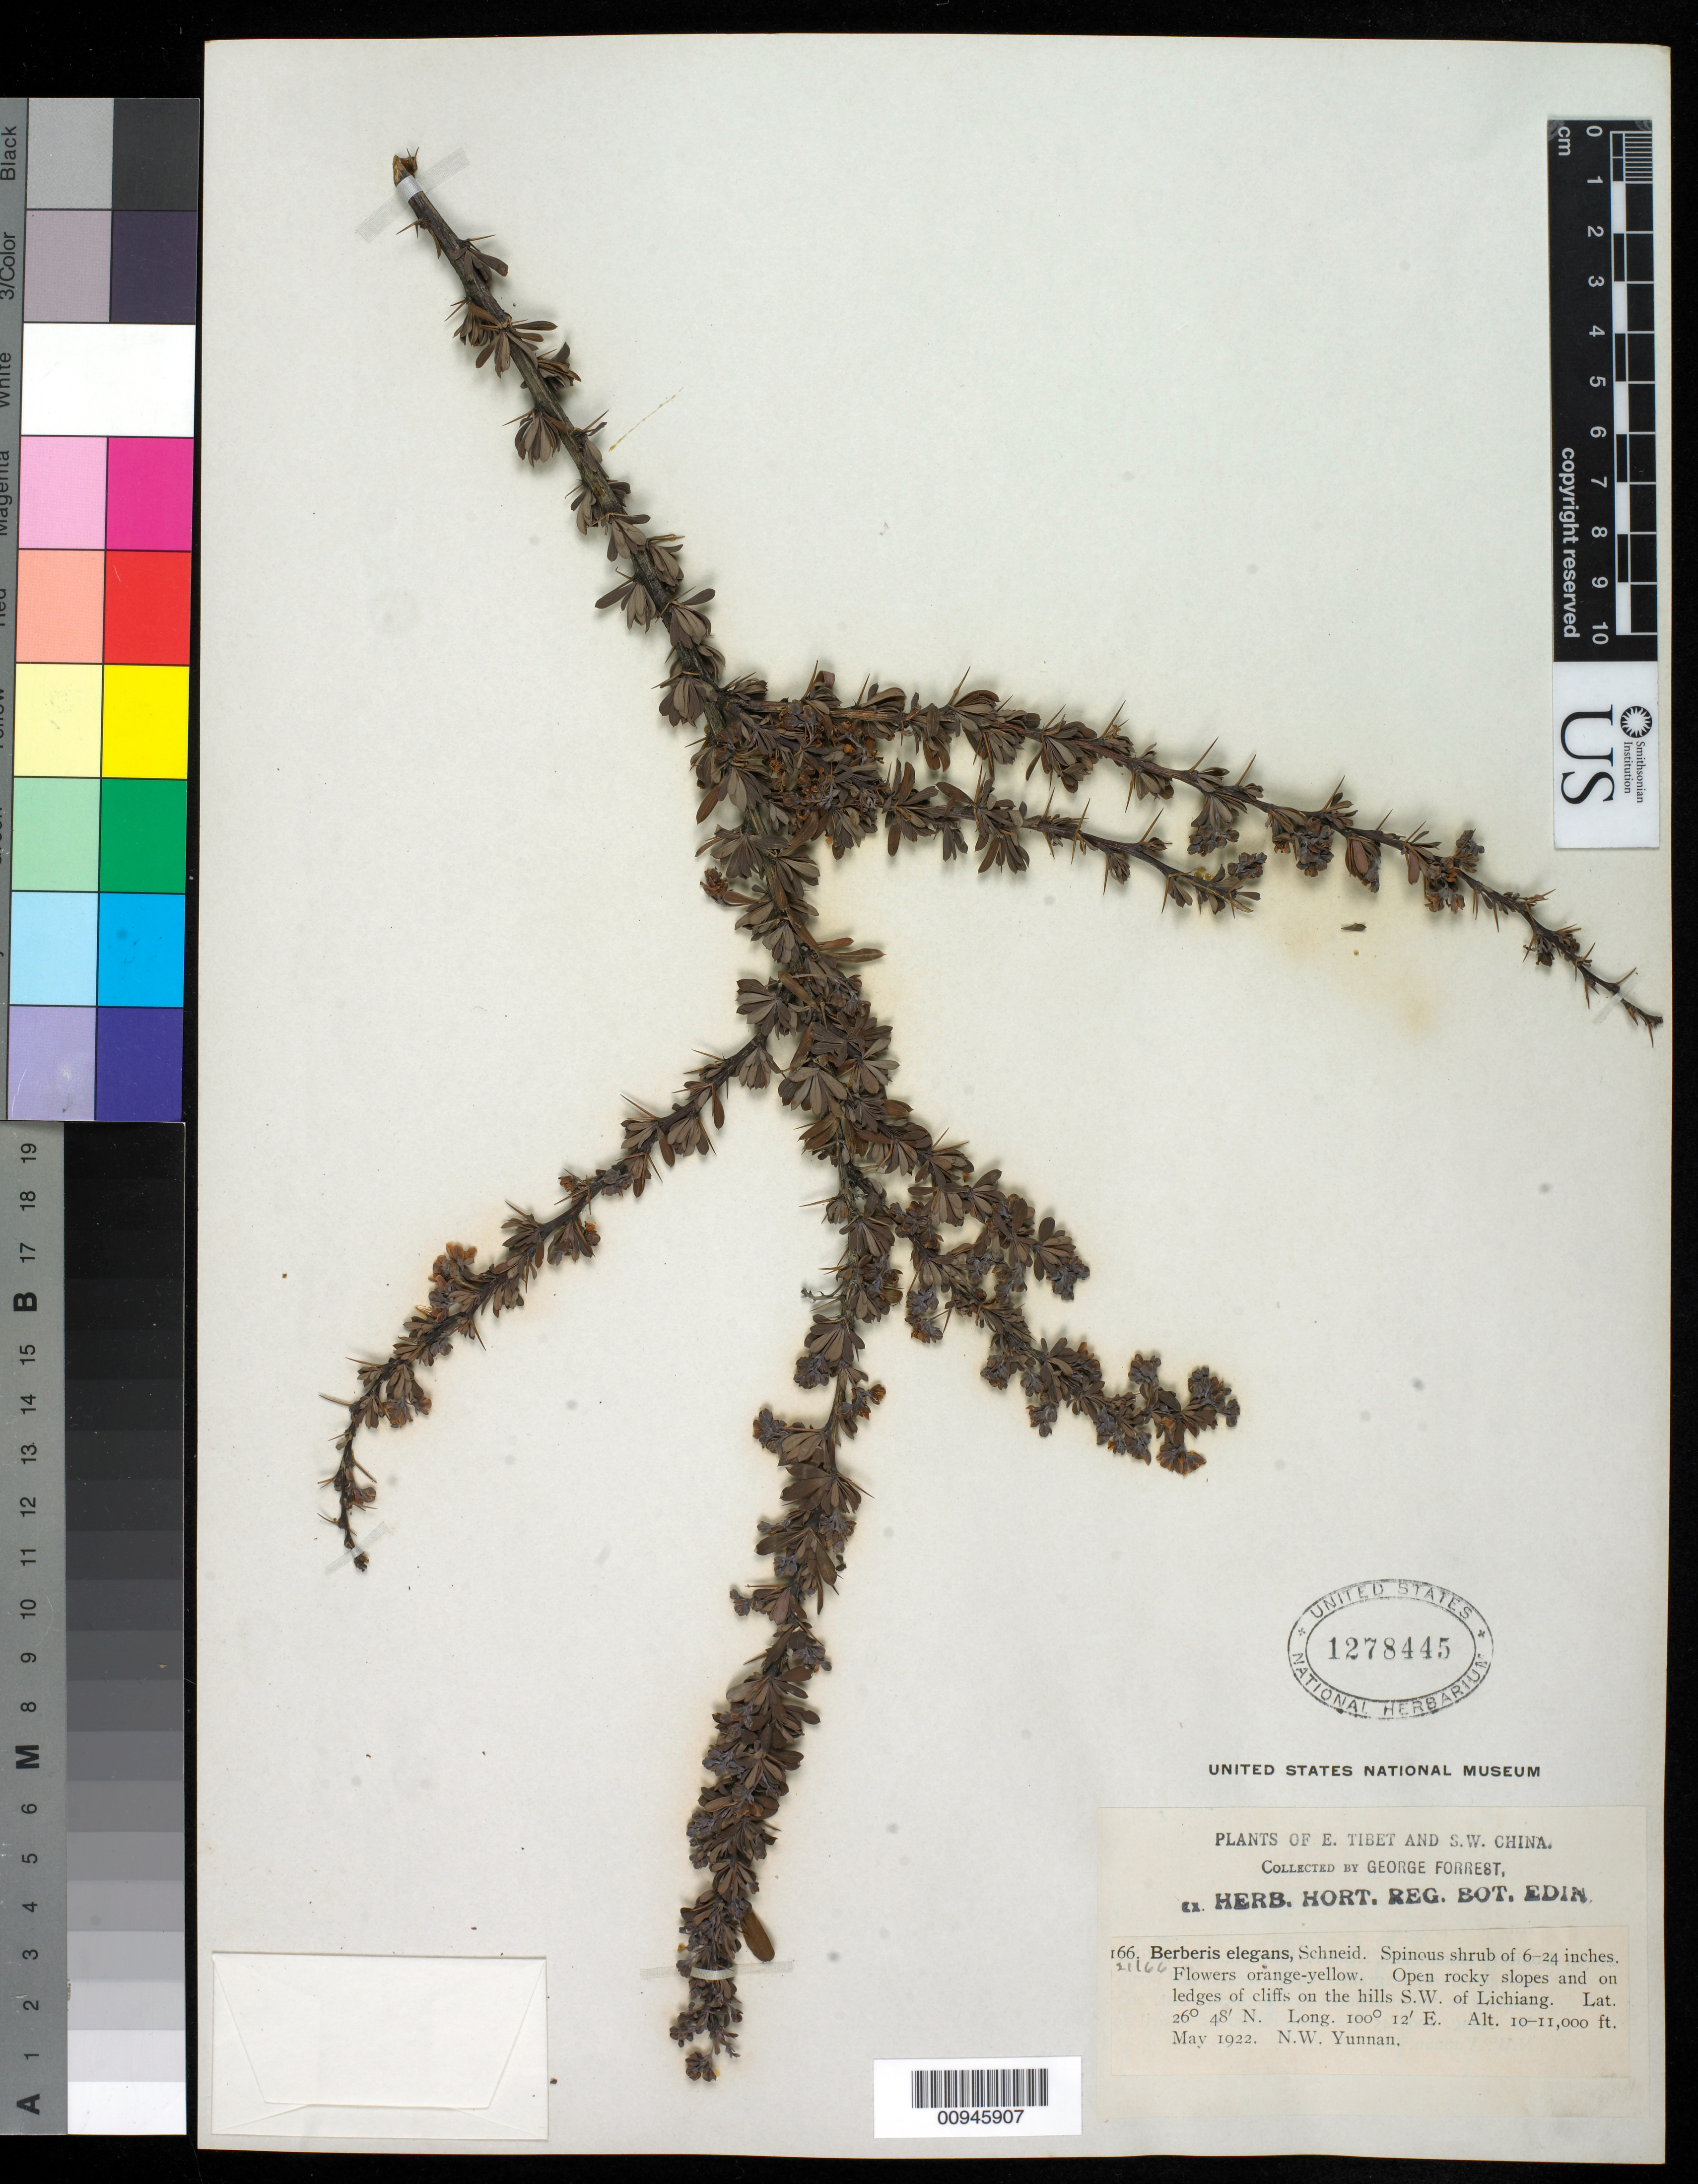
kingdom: Plantae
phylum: Tracheophyta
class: Magnoliopsida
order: Ranunculales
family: Berberidaceae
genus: Berberis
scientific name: Berberis elegans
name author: C.K. Schneid.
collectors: G. Forrest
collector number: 166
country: China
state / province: Yunnan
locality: SW of Lichiang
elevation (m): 3048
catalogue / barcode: US 1278445